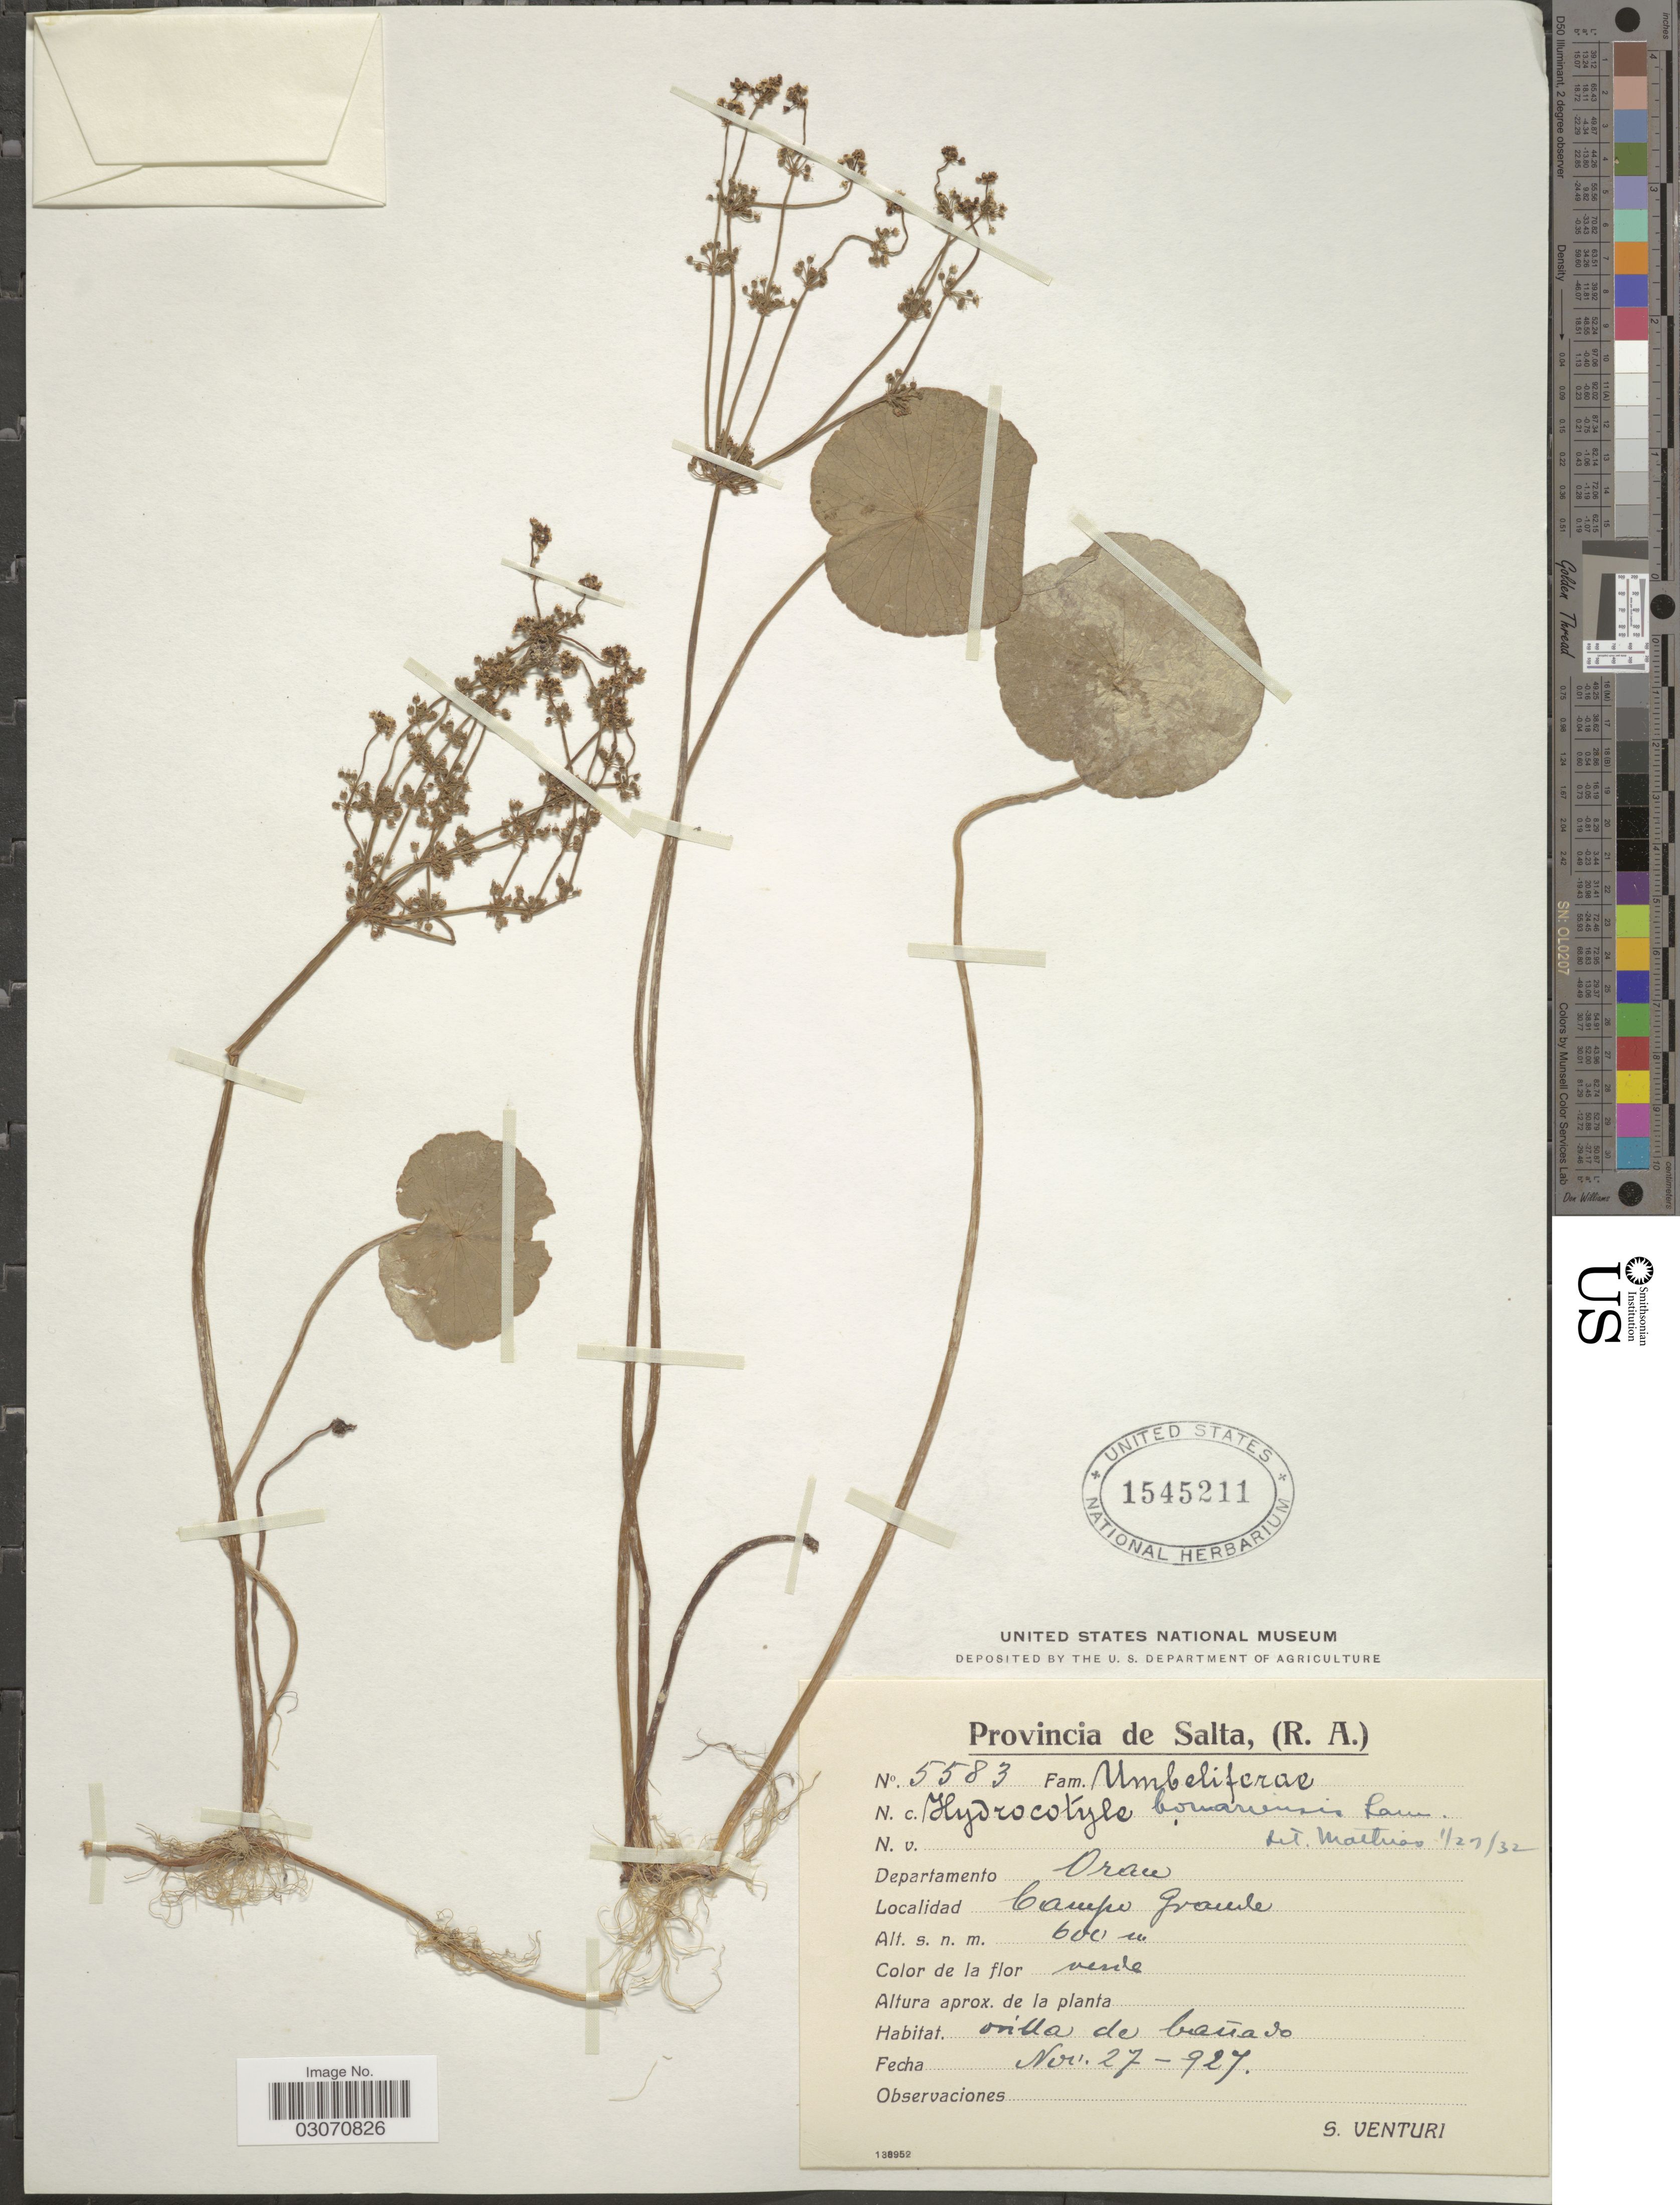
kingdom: Plantae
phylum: Tracheophyta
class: Magnoliopsida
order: Apiales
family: Araliaceae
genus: Hydrocotyle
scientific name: Hydrocotyle bonariensis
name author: Lam.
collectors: S. Venturi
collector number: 5583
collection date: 1927-11-27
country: Argentina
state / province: Salta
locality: (R.A.) Departamento Oran, Campe Grande.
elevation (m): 600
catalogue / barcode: US 1545211